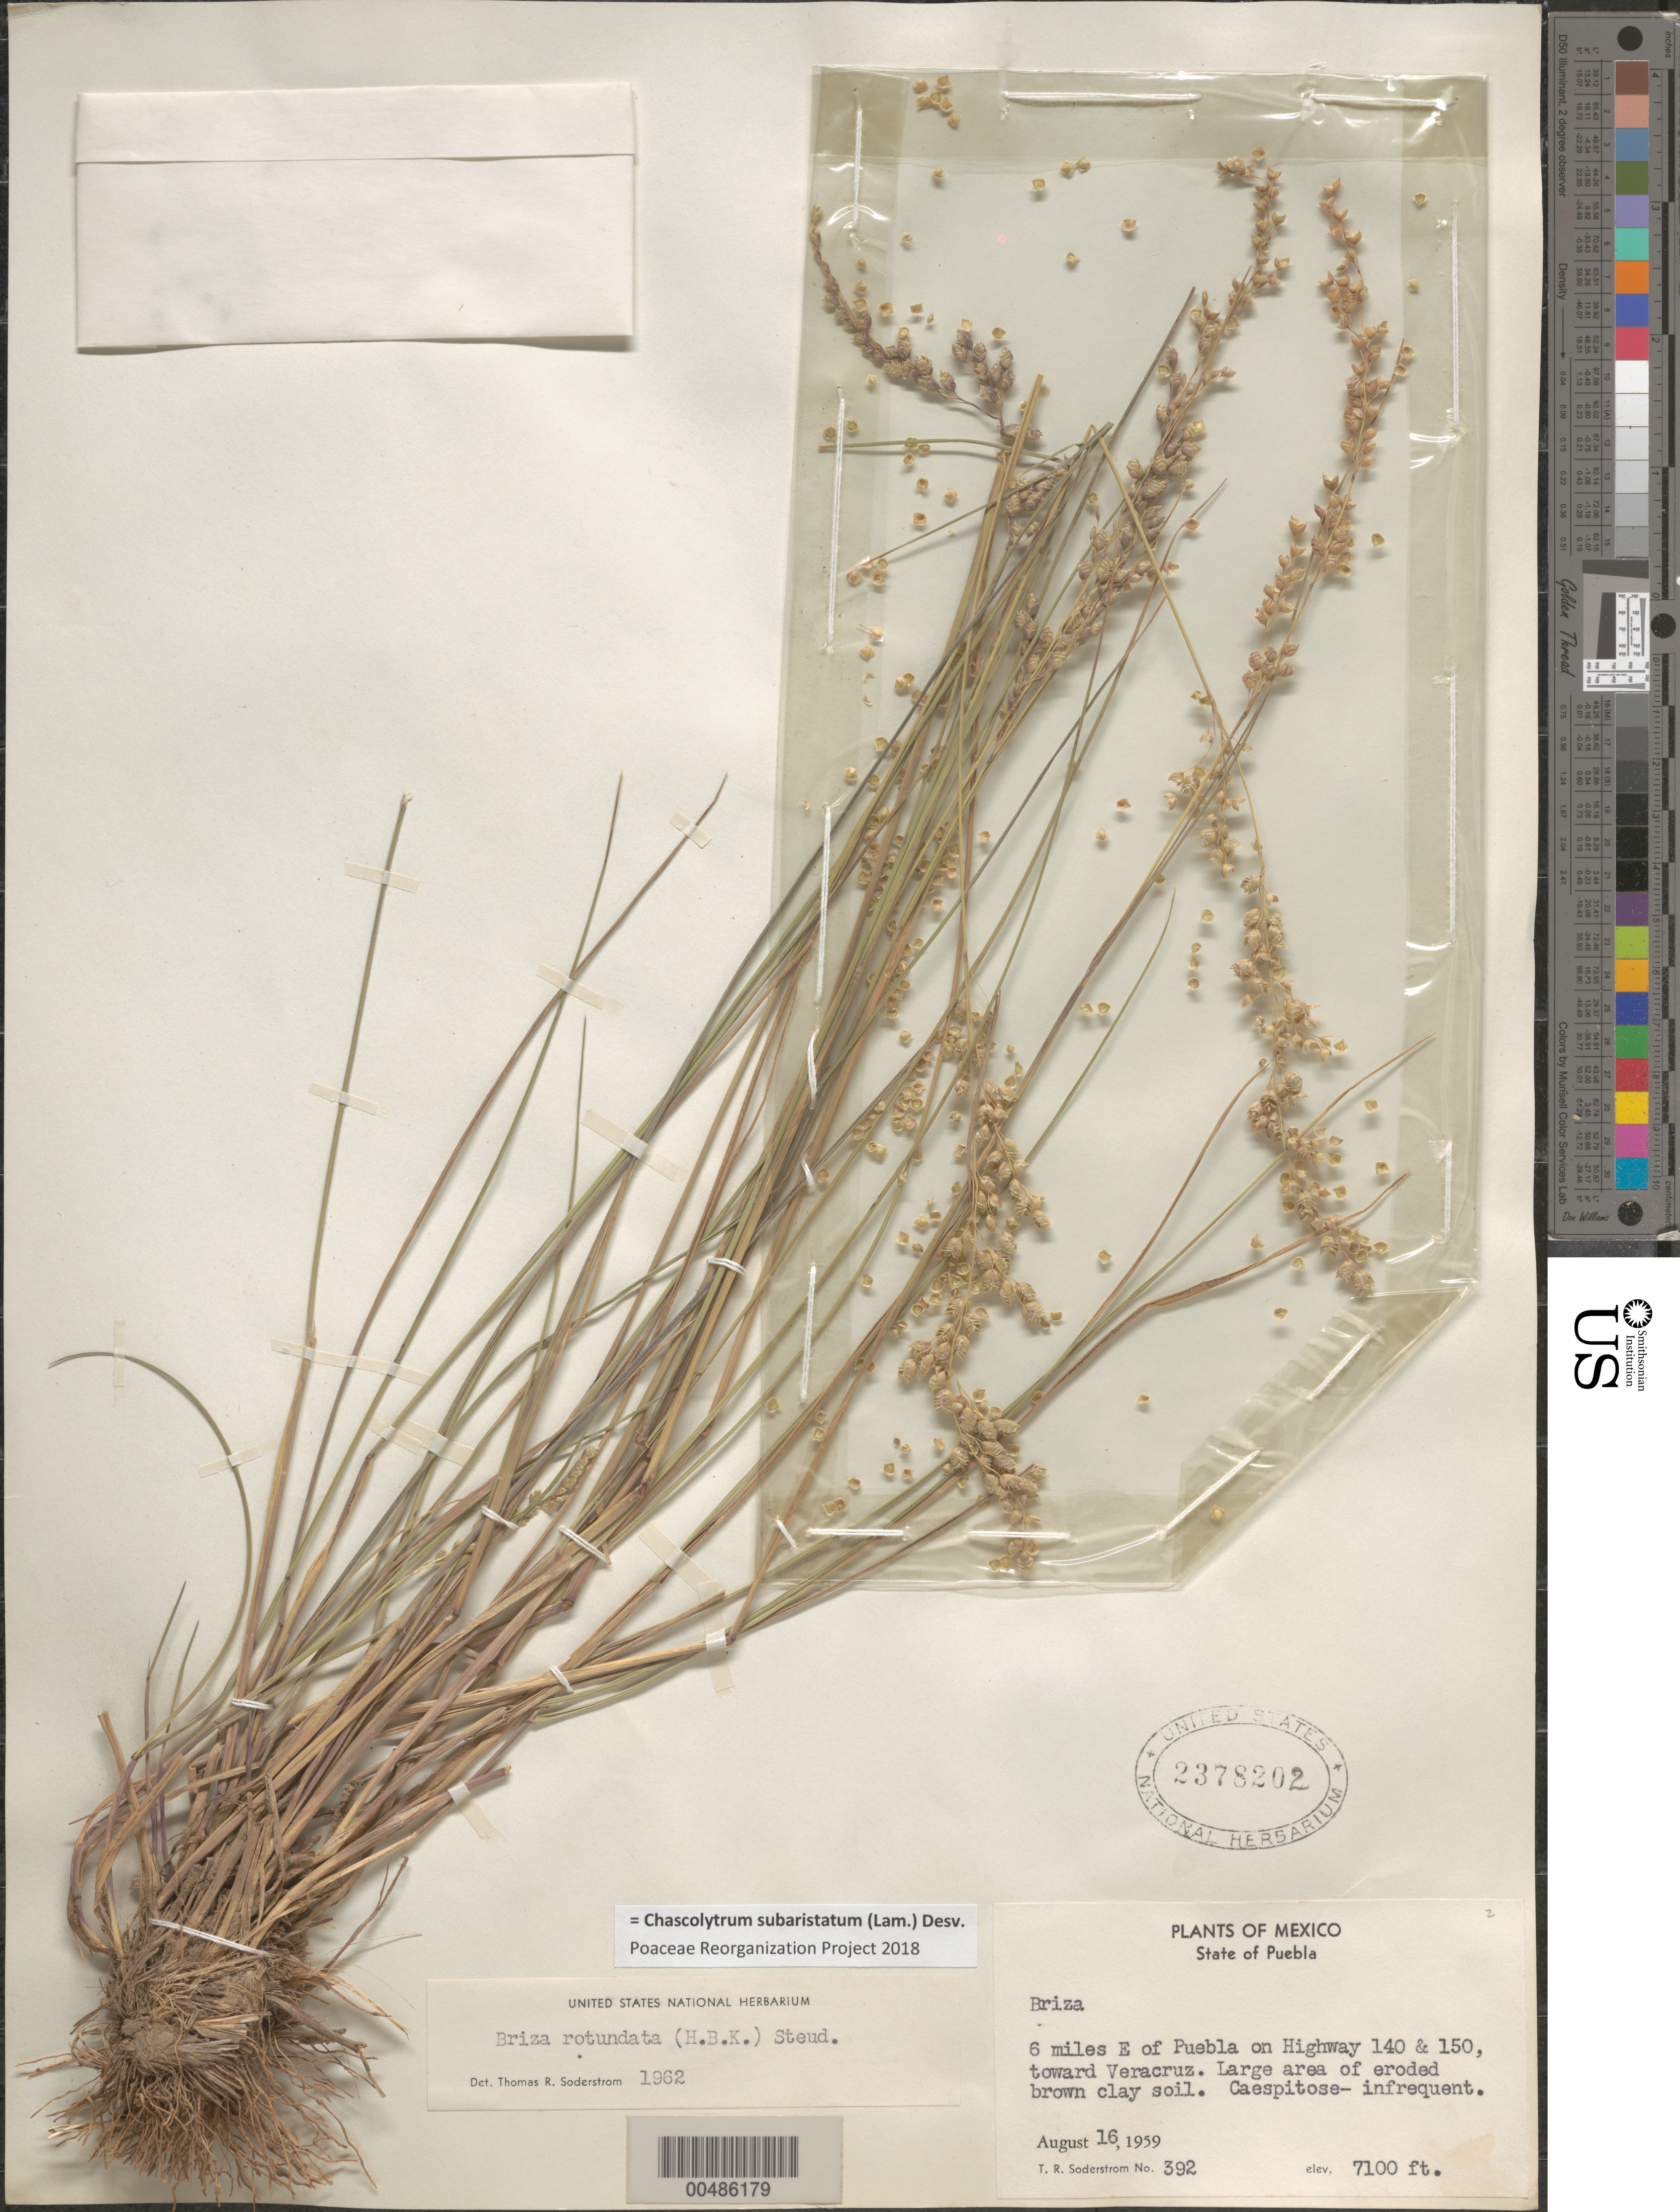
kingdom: Plantae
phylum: Tracheophyta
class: Liliopsida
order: Poales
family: Poaceae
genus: Chascolytrum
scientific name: Chascolytrum subaristatum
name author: (Lam.) Desv.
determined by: Poaceae Reorganization Project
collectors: T. R. Soderstrom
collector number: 392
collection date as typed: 16 Aug 1959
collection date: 1959-08-16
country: Mexico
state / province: Puebla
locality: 6 mi E of Puebla on Hwy 140 & 150, toward Veracruz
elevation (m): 2164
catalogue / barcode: US 2378202